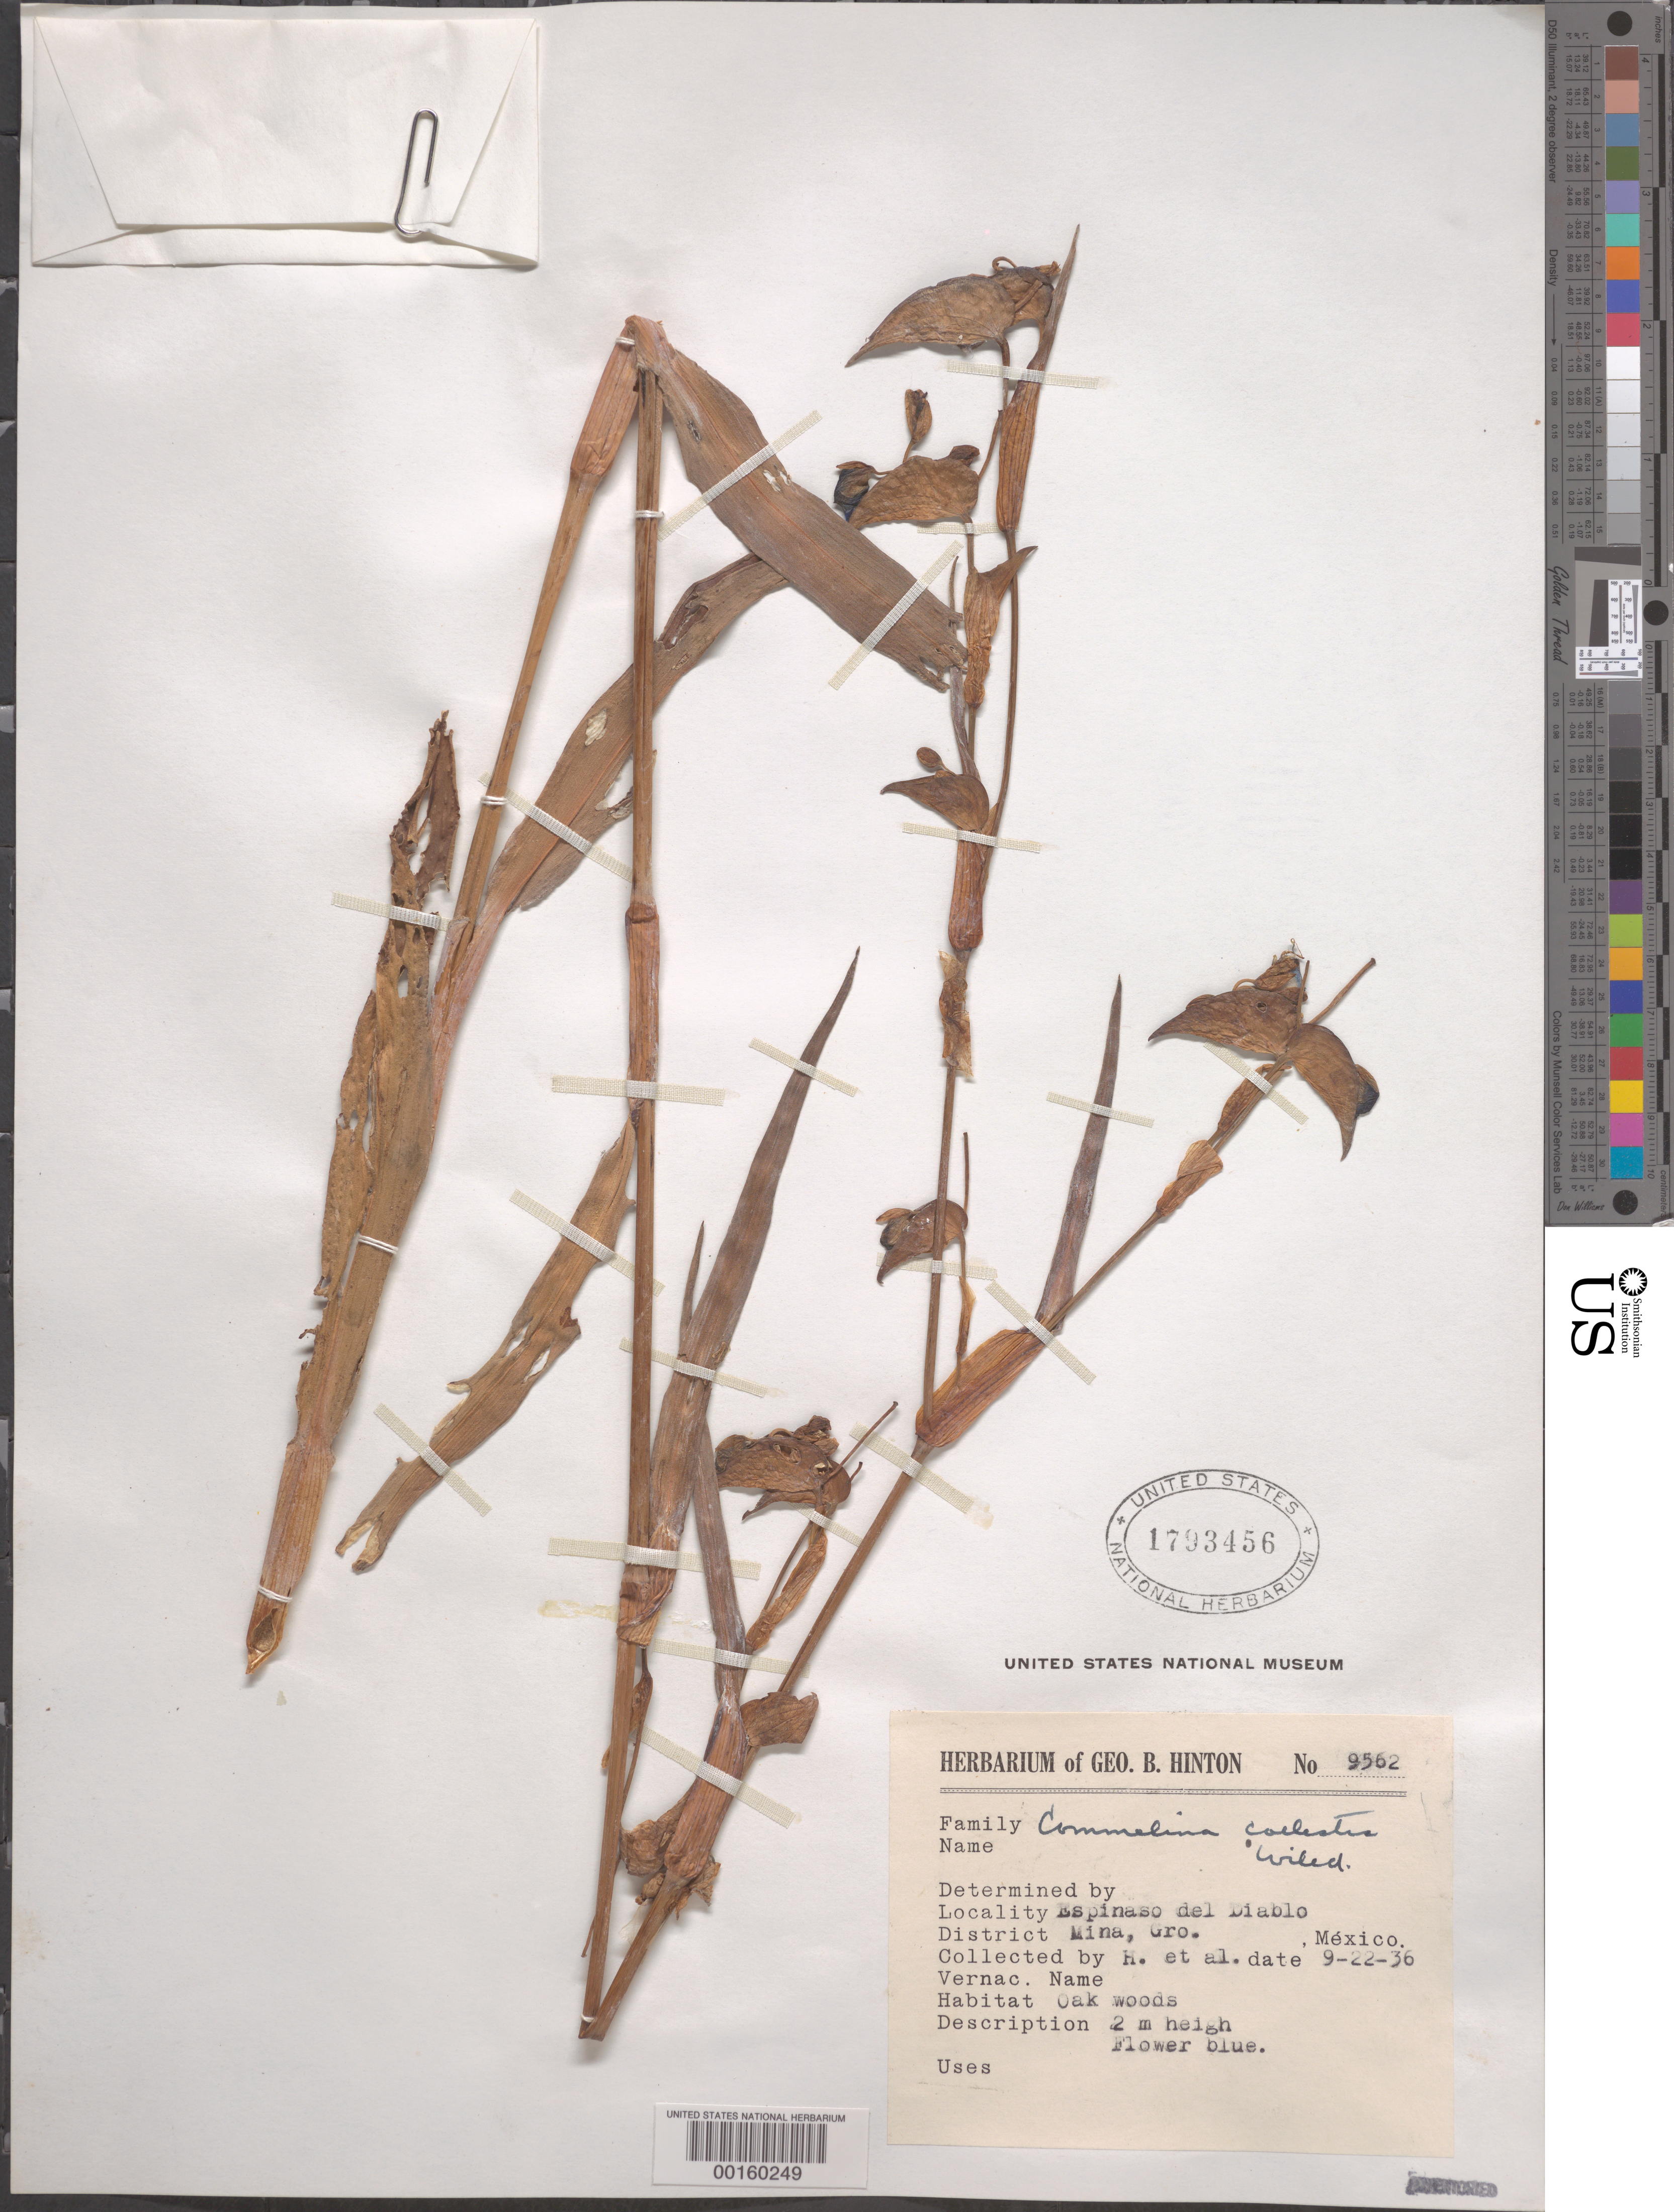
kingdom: Plantae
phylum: Tracheophyta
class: Liliopsida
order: Commelinales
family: Commelinaceae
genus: Commelina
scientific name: Commelina coelestis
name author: Willd.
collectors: G. B. Hinton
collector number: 9562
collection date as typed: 22 Sep 1936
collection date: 1936-09-22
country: Mexico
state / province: Nuevo León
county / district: Mina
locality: Espinaso del Diablo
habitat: Oak woods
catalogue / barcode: US 1793456